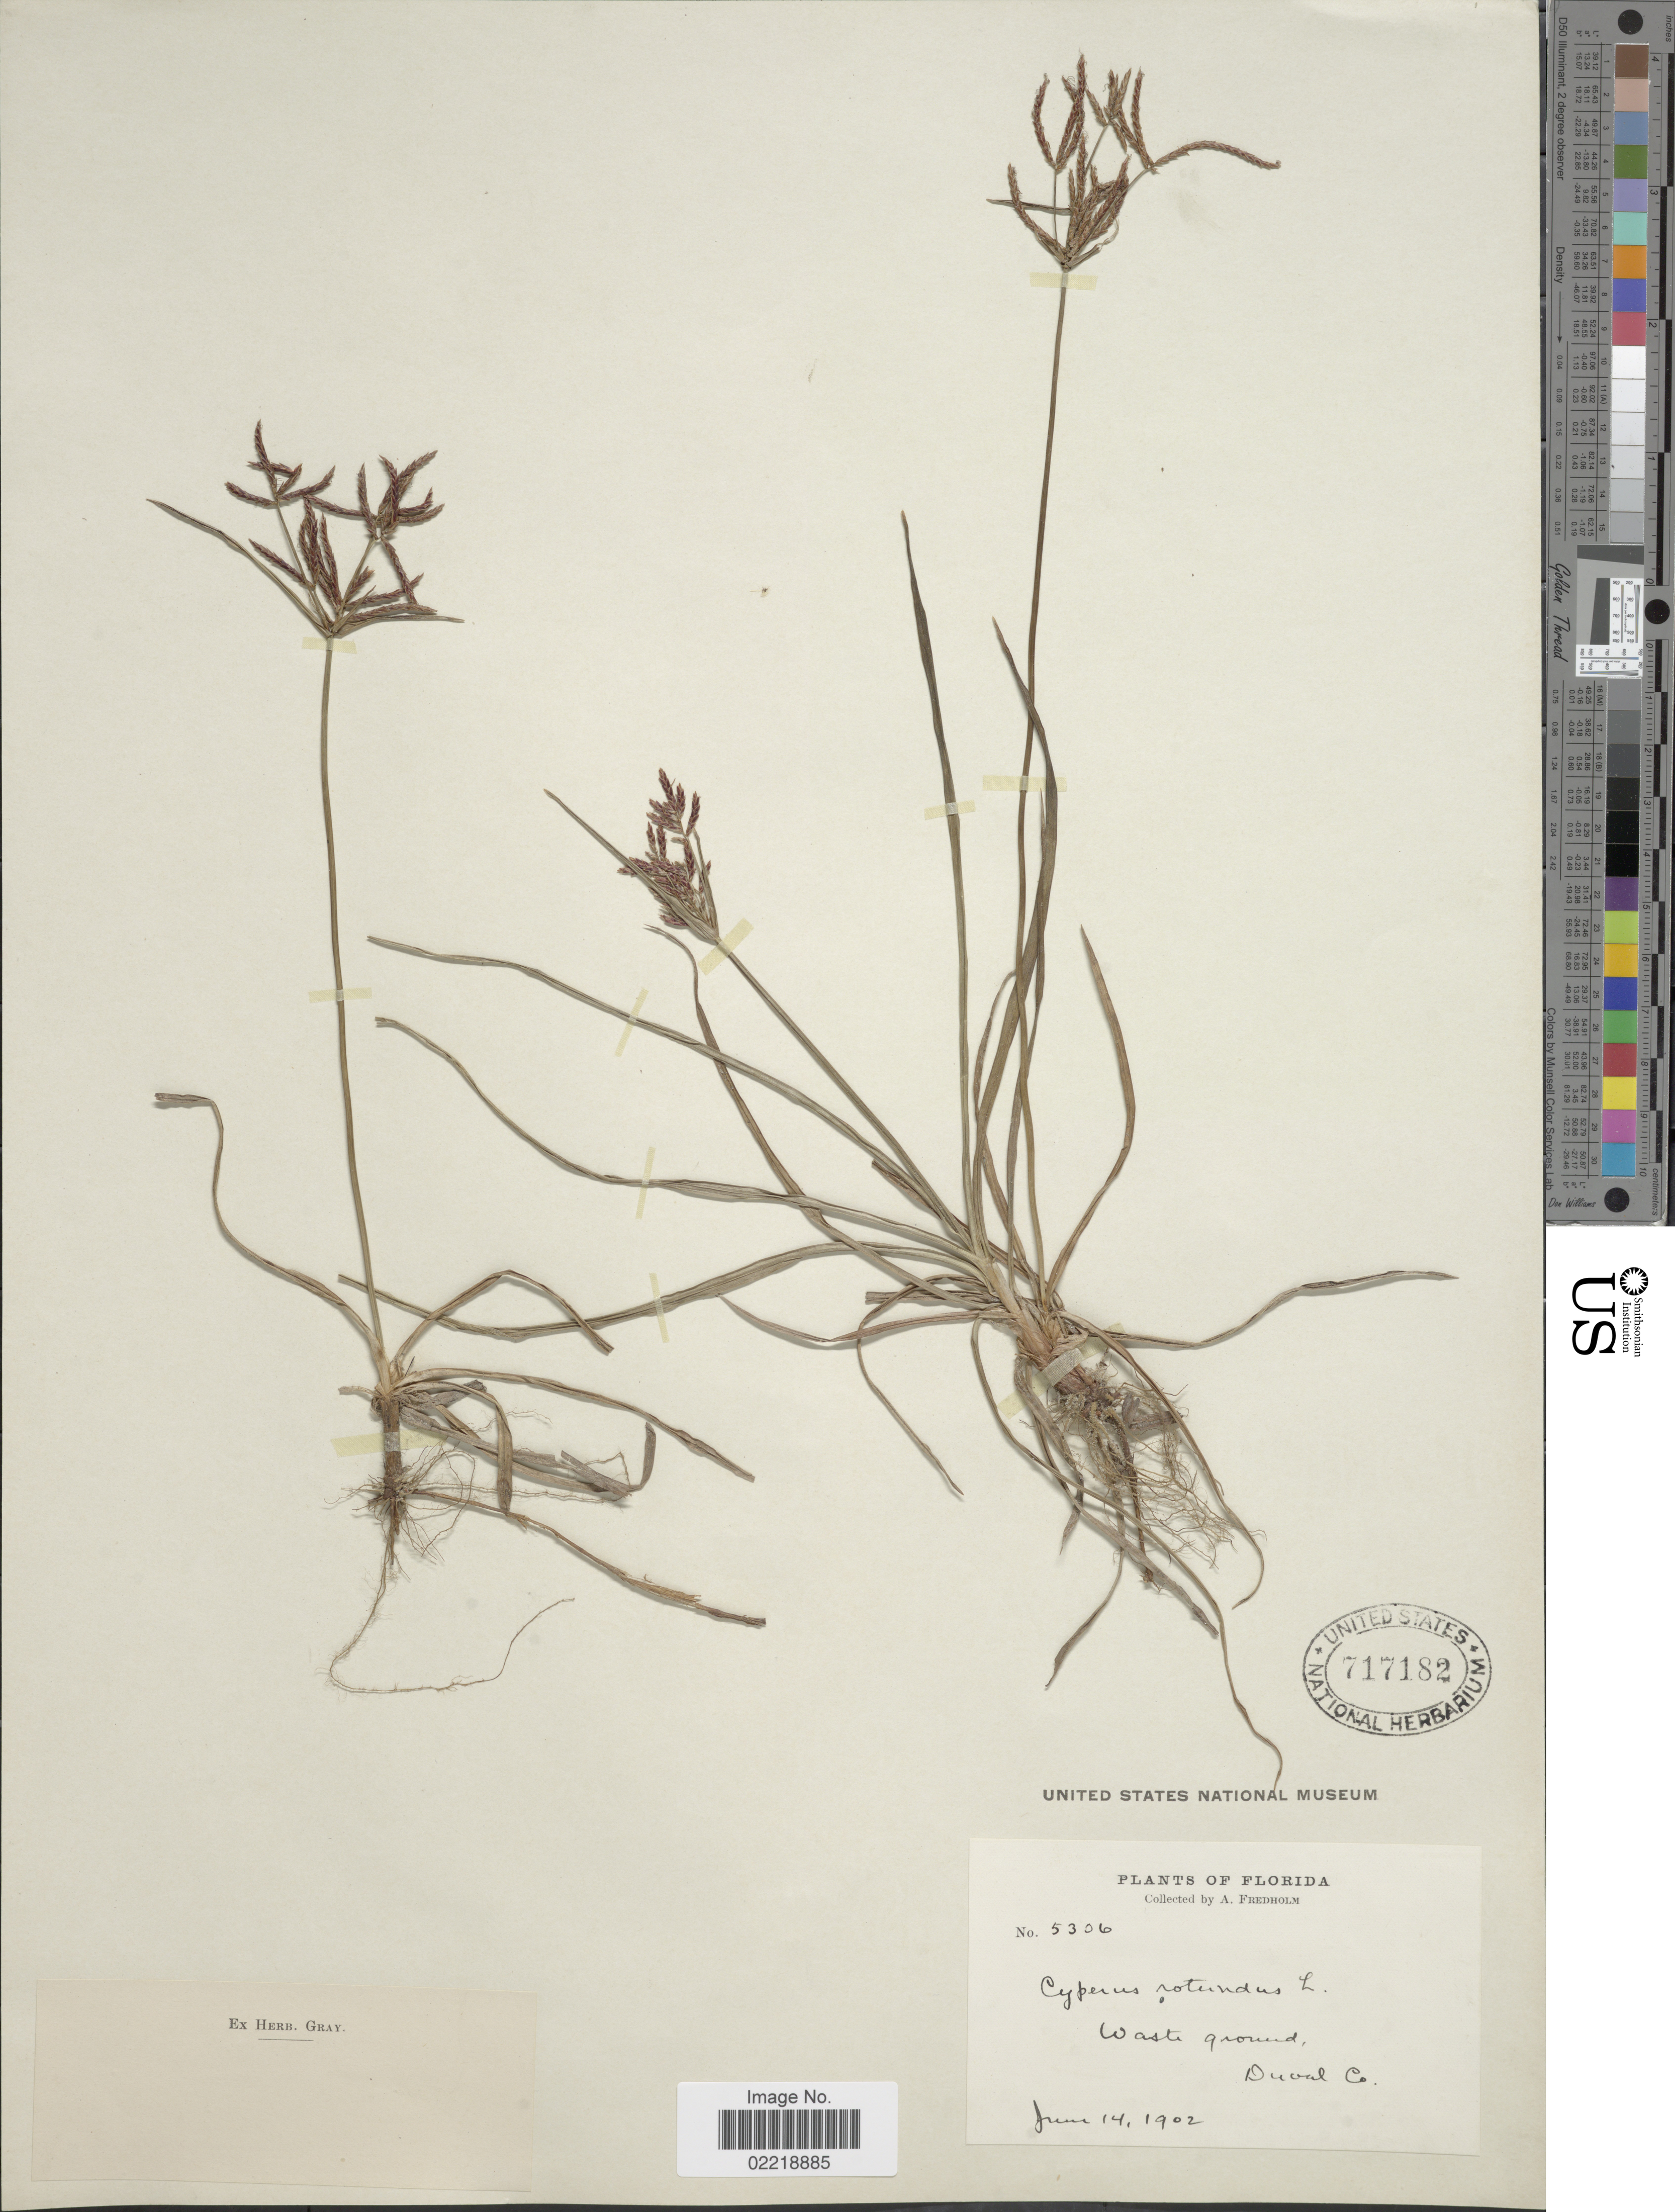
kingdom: Plantae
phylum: Tracheophyta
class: Liliopsida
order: Poales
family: Cyperaceae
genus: Cyperus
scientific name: Cyperus rotundus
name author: L.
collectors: A. Fredholm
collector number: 5306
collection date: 1902-06-14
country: United States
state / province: Florida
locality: Waste ground, Duval Co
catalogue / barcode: US 717182